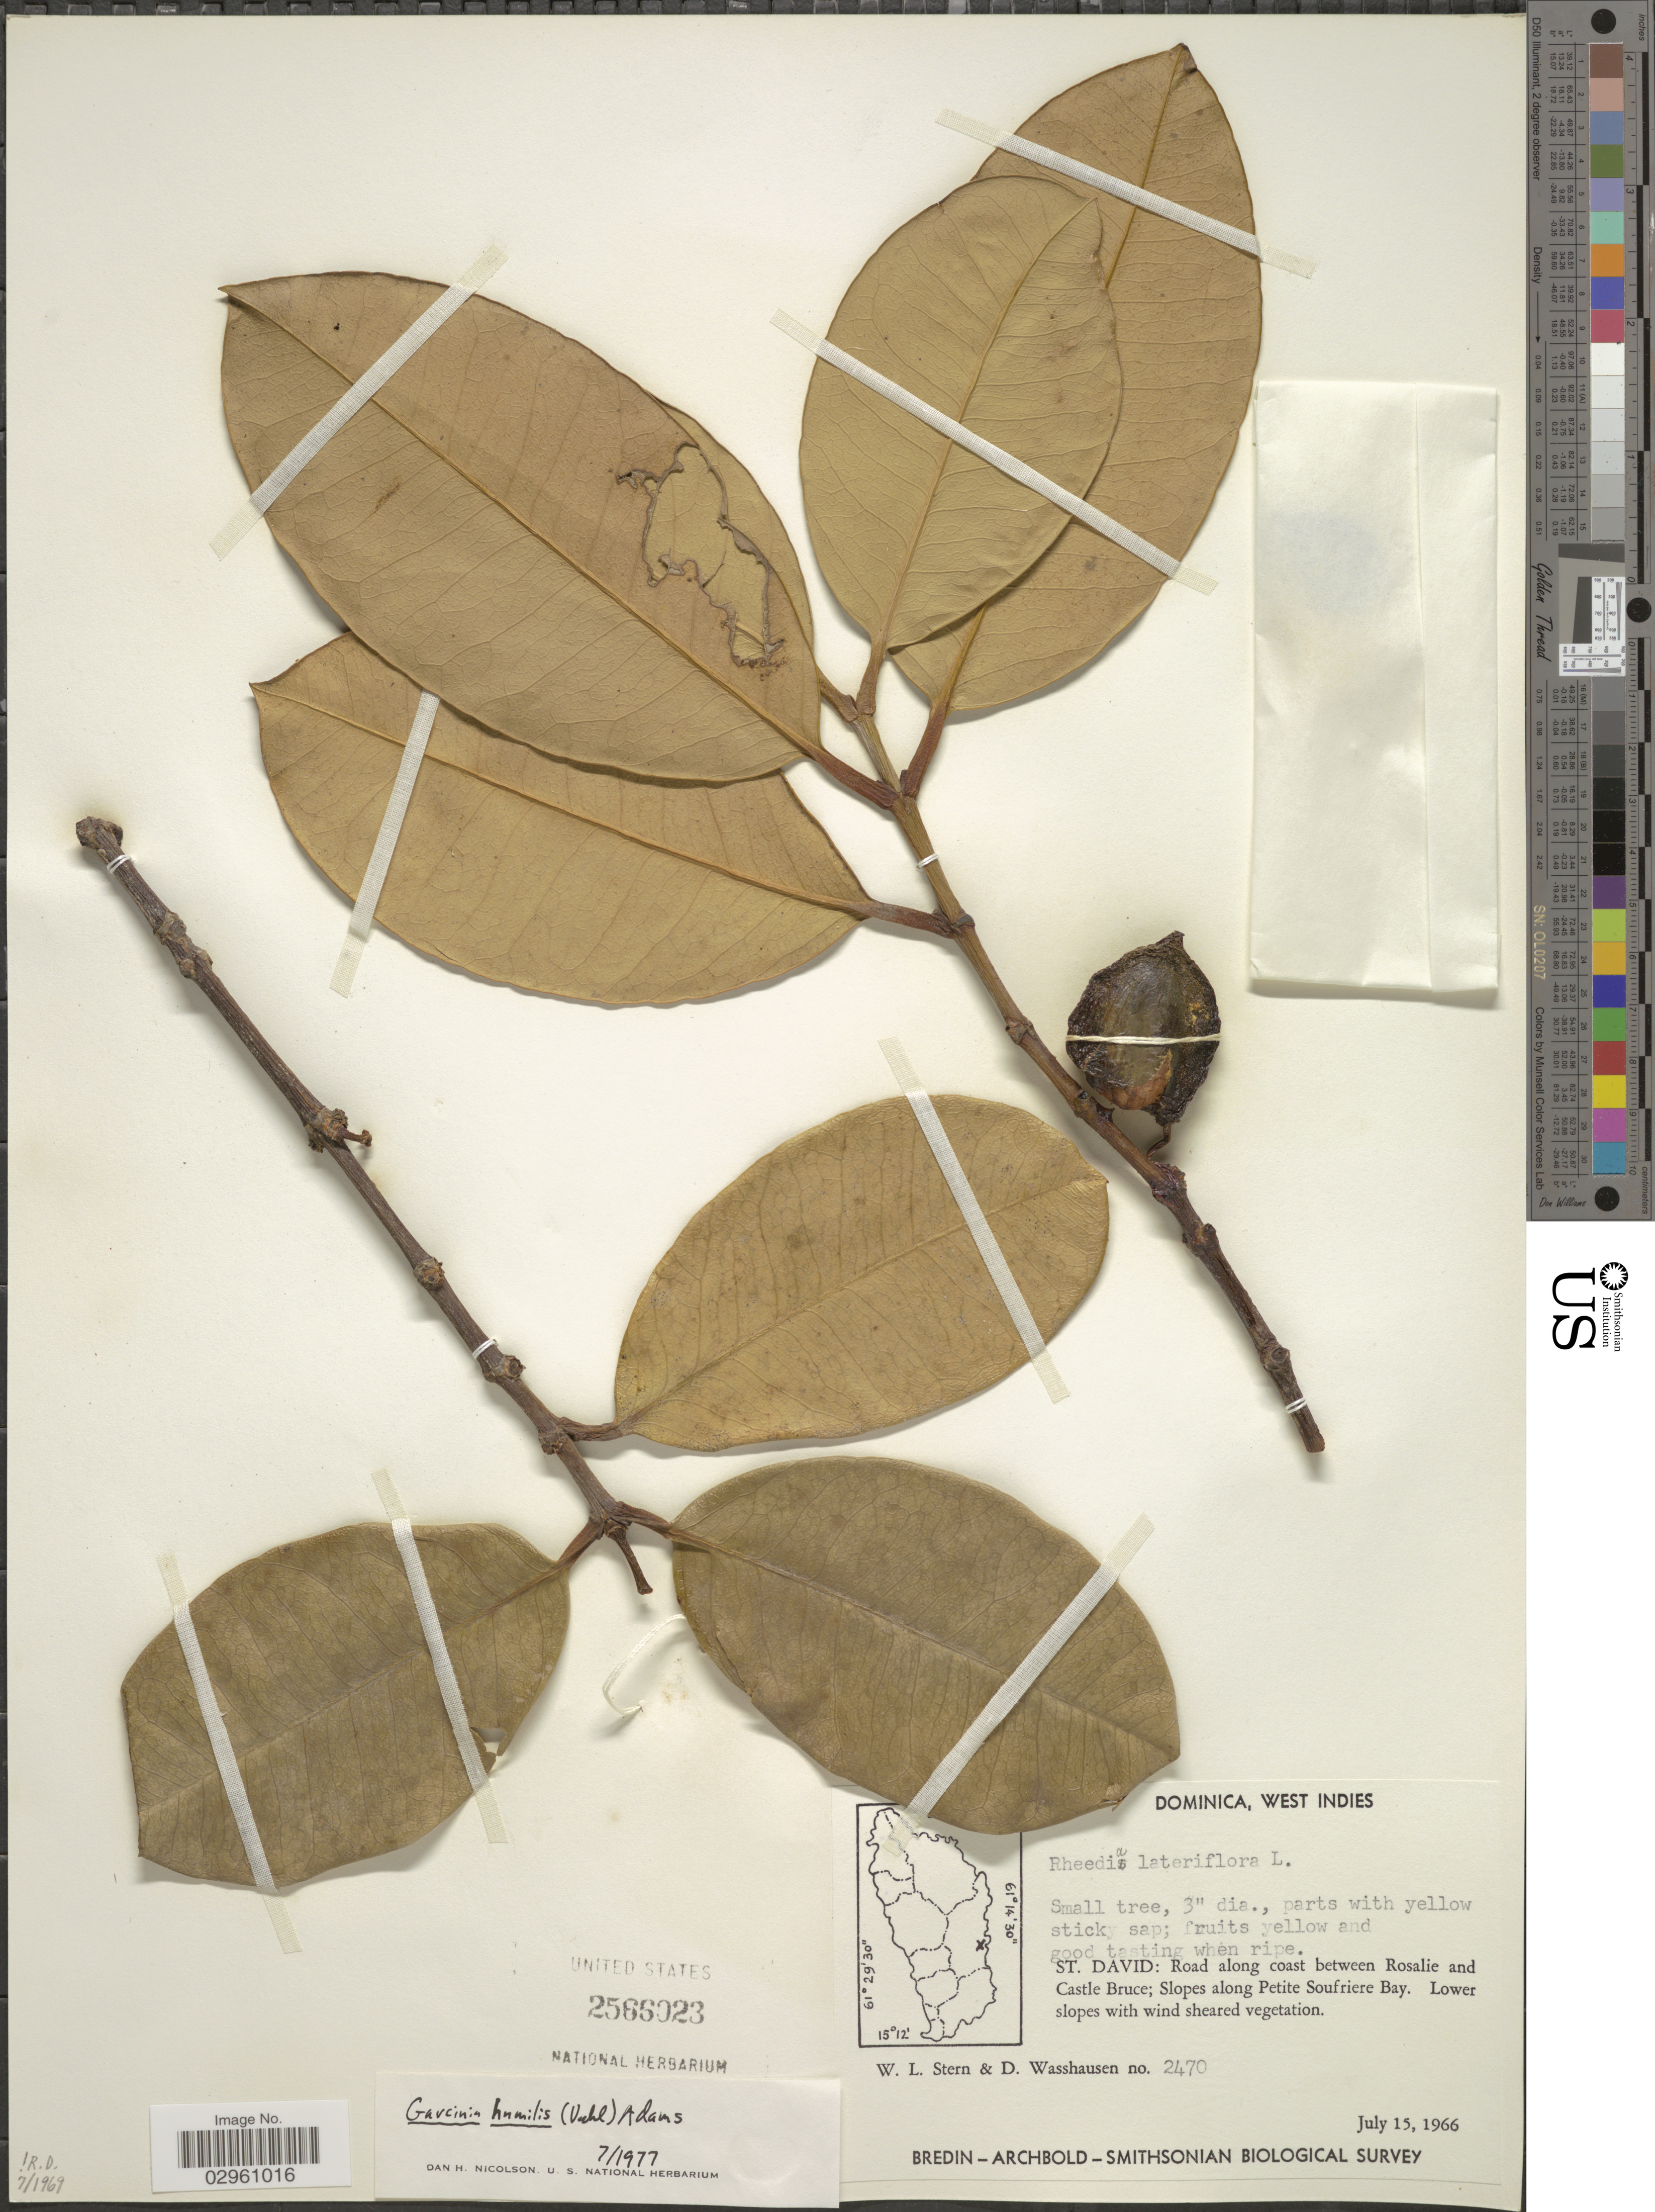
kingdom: Plantae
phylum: Tracheophyta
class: Magnoliopsida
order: Malpighiales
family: Clusiaceae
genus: Garcinia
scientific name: Garcinia humilis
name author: (Vahl) C.D. Adams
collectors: W. L. Stern & D. C. Wasshausen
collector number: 2470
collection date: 1966-07-15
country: Dominica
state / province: St. David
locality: Road along coast between Rosalie and Castle Bruce; Slopes along Petite Soufriere Bay.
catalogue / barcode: US 2566023